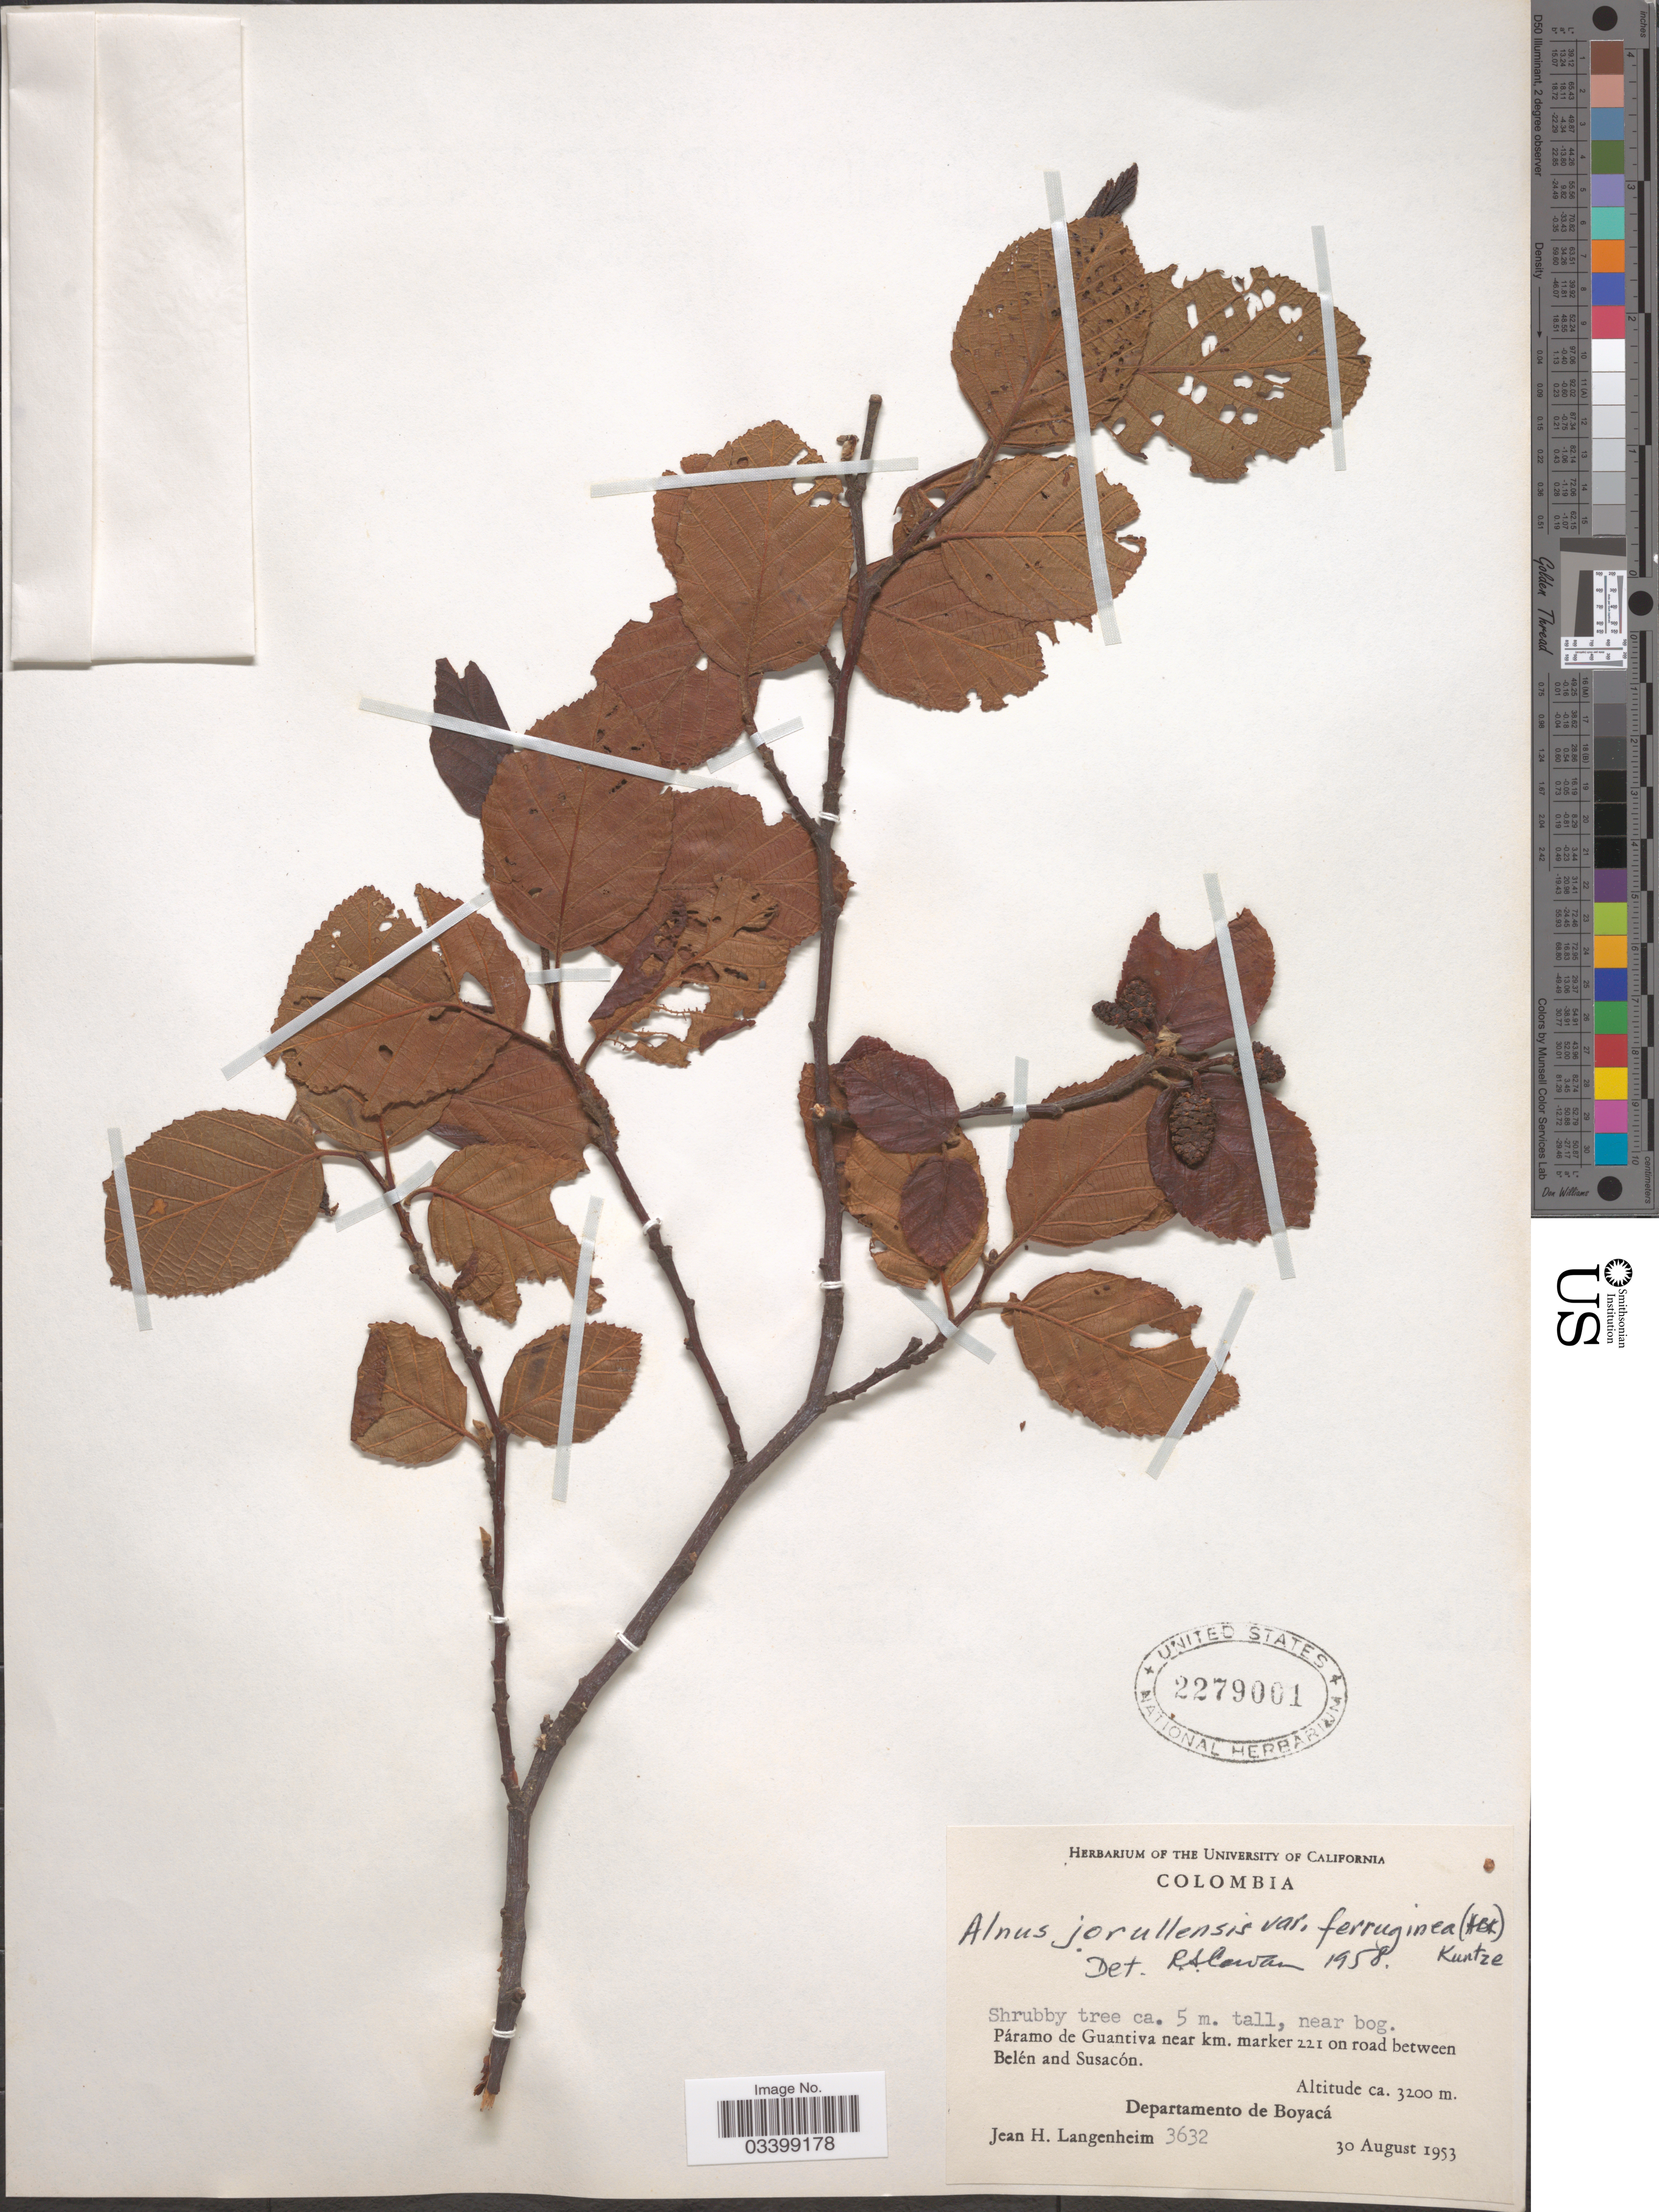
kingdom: Plantae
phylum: Tracheophyta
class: Magnoliopsida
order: Fagales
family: Betulaceae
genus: Alnus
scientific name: Alnus acuminata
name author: Kunth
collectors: J. H. Langenheim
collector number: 3632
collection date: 1953-08-30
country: Colombia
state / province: Boyacá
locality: Páramo de Guantiva near km. marker 221 on road between Belén and Susacón. Departamento de Boyacá.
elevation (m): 3200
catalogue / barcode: US 2279001